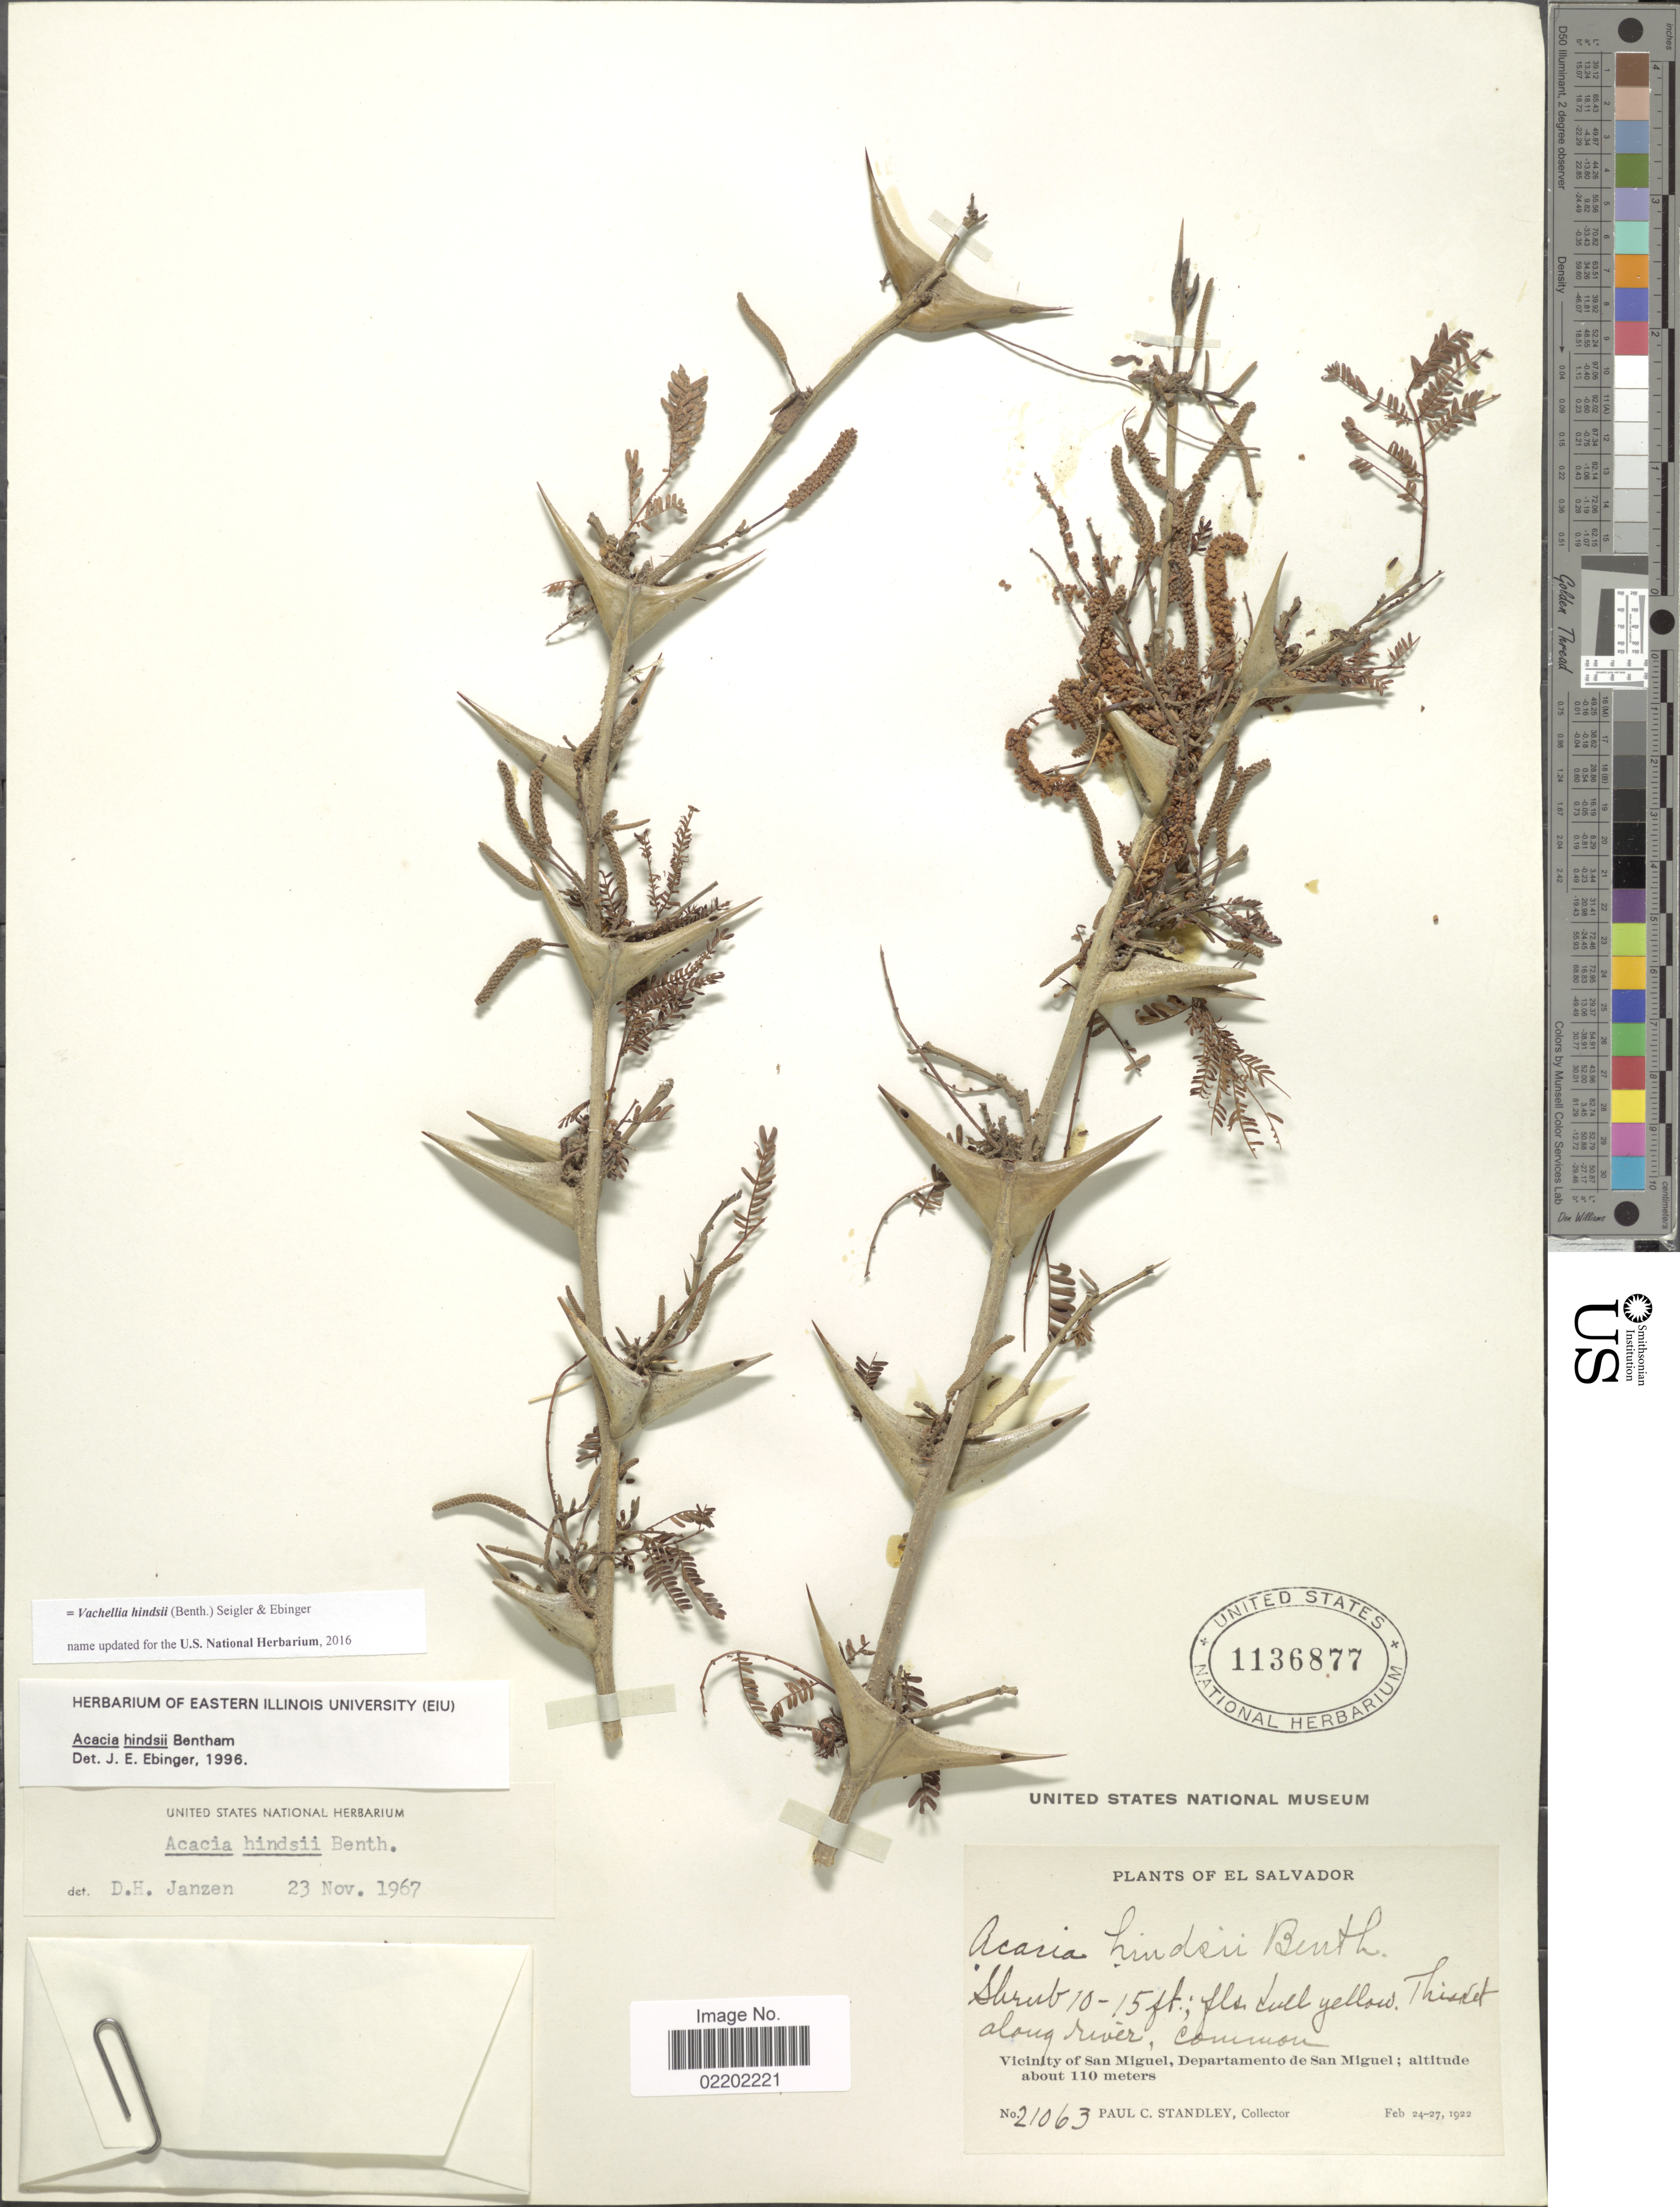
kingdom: Plantae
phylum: Tracheophyta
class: Magnoliopsida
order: Fabales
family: Fabaceae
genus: Vachellia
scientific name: Vachellia hindsii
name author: (Benth.) Seigler & Ebinger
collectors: P. C. Standley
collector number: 21063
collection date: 1922-02-24/1922-02-27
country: El Salvador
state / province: San Miguel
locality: Thicket along river, common, Vicinity of San Miguel, Departamento de San Miguel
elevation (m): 110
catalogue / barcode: US 1136877